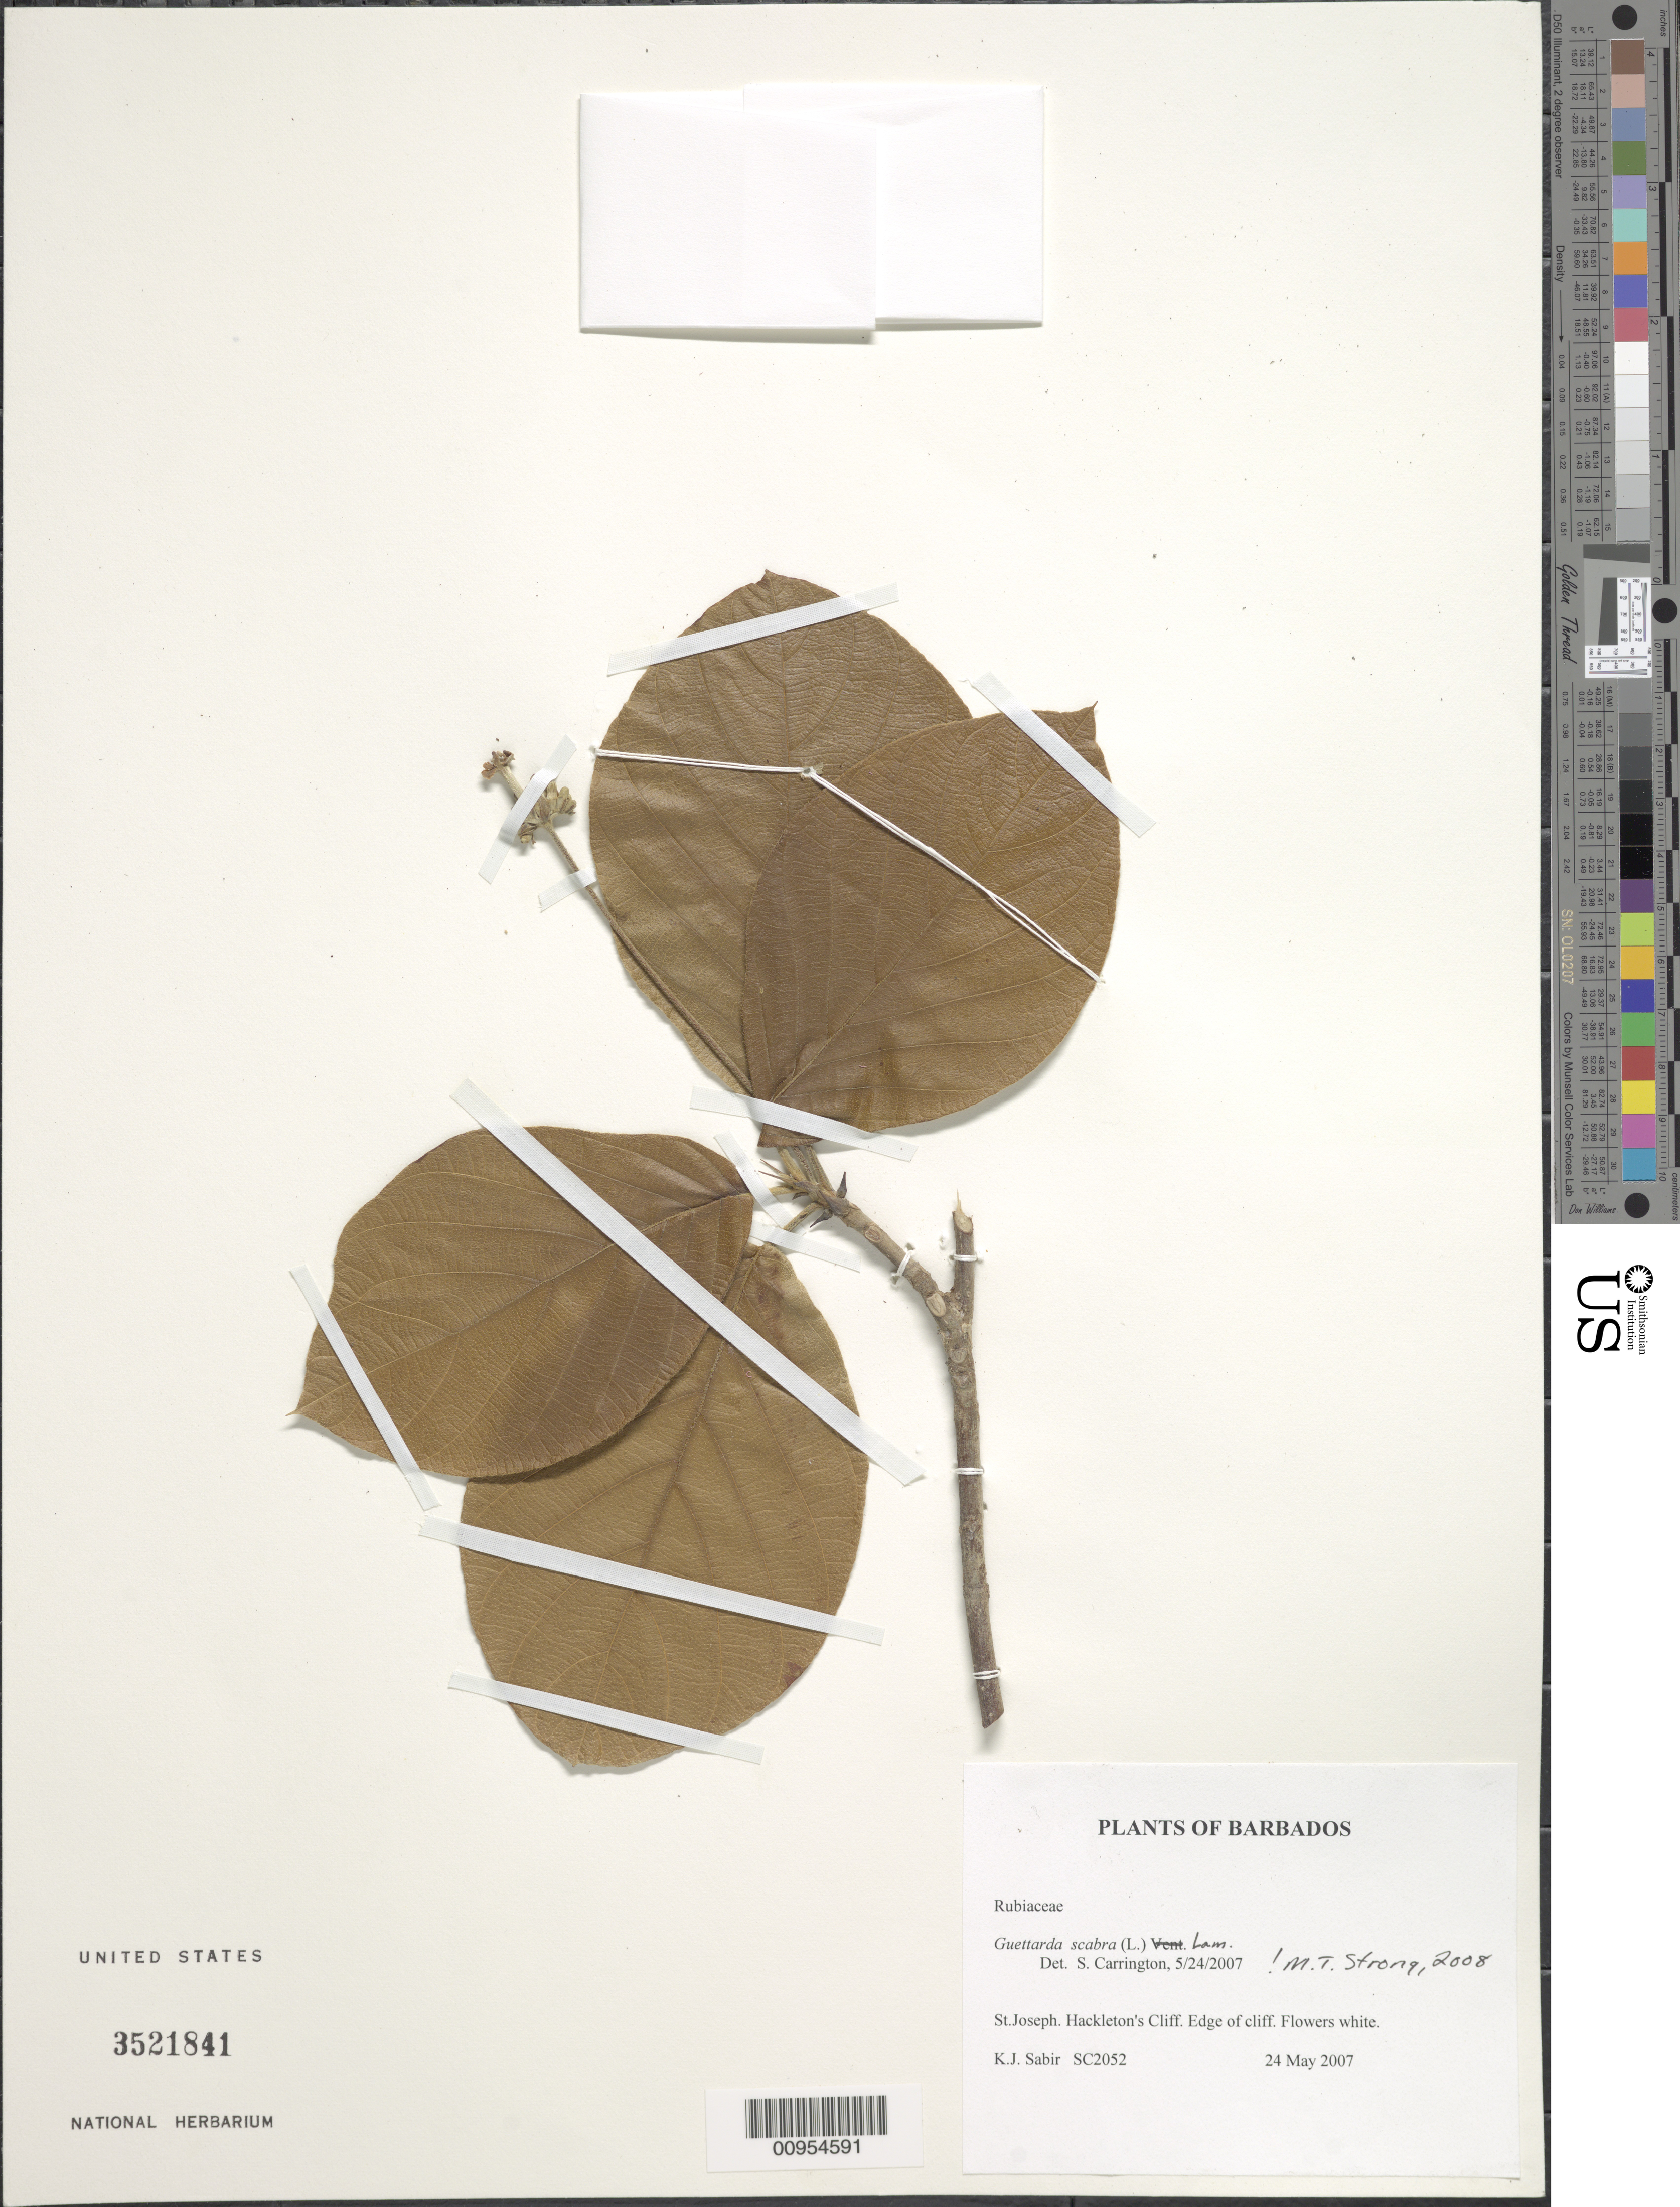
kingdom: Plantae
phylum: Tracheophyta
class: Magnoliopsida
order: Gentianales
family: Rubiaceae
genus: Guettarda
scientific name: Guettarda scabra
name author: (L.) Vent.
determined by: Strong, M. T., (US), Smithsonian Institution - National Museum of Natural History (UNITED STATES)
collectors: K. Sabir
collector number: SC 2052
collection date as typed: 24 May 2007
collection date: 2007-05-24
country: Barbados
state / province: Saint Joseph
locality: Hackleton's Cliff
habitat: Edge of cliff.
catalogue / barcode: US 3521841